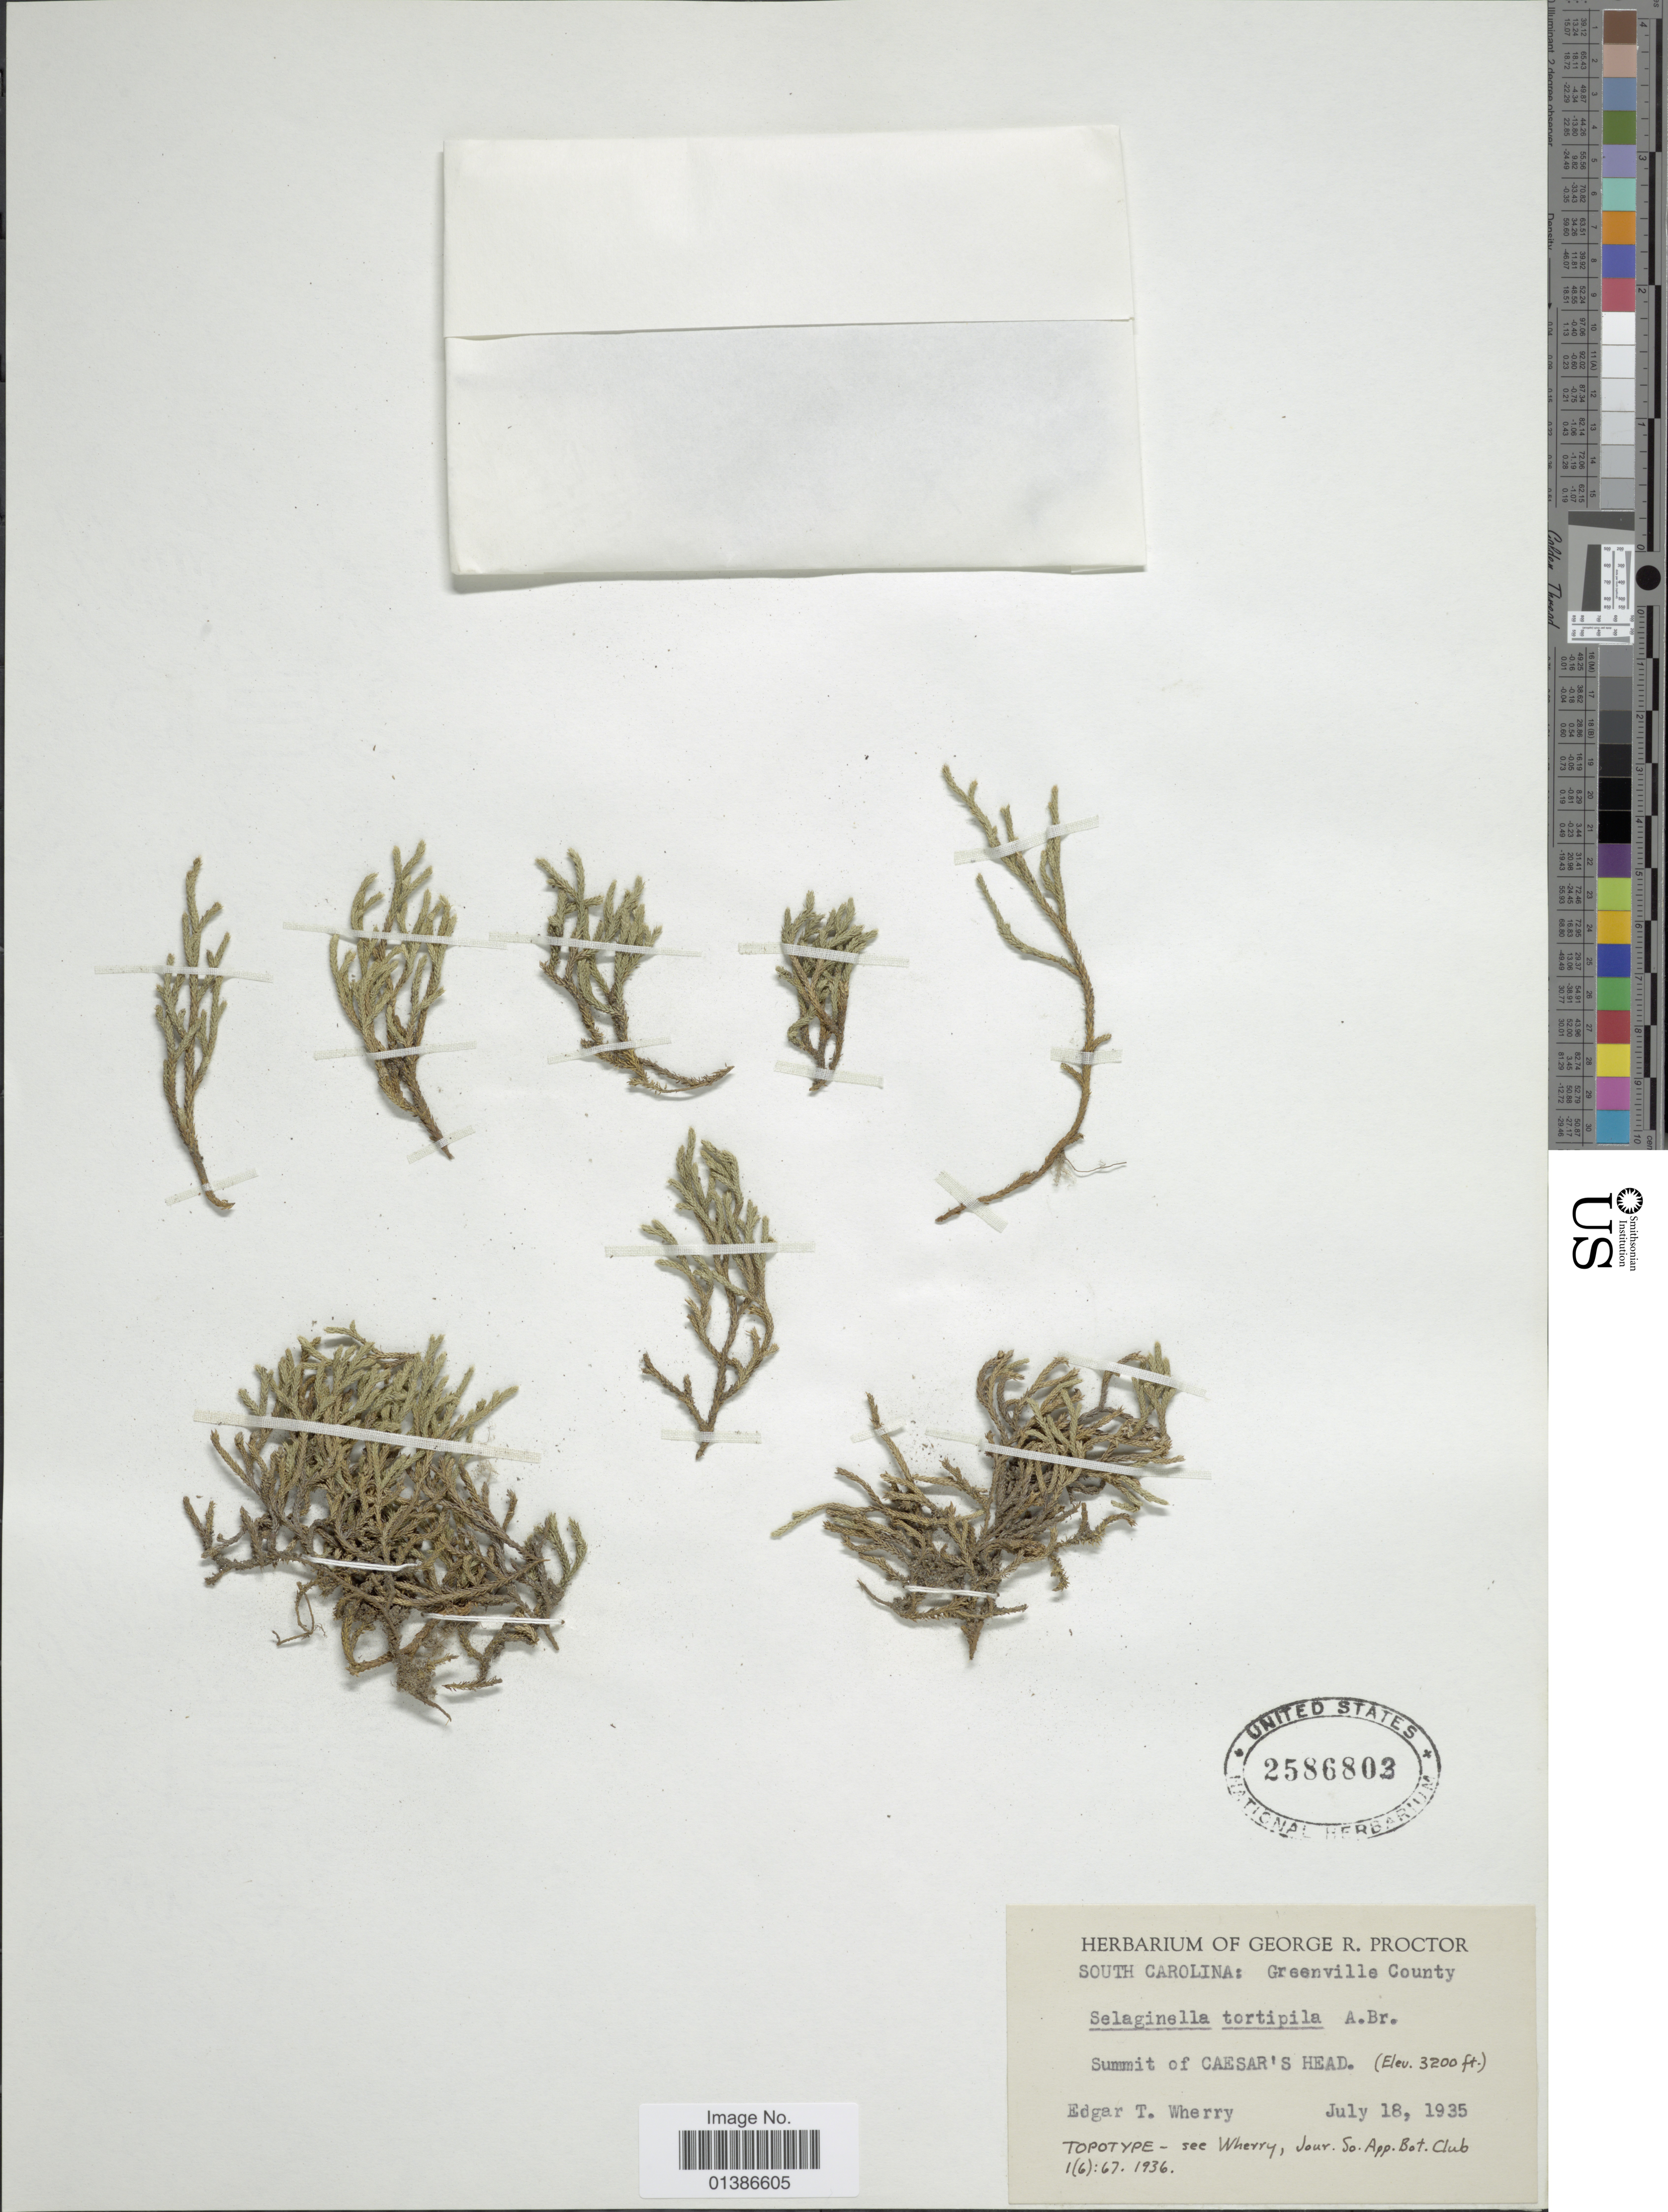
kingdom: Plantae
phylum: Tracheophyta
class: Lycopodiopsida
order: Selaginellales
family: Selaginellaceae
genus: Selaginella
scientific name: Selaginella tortipila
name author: A. Braun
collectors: E. T. Wherry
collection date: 1935-07-18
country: United States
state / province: South Carolina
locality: Greenville County. Summit of Caesar's Head.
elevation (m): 975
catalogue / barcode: US 2586803